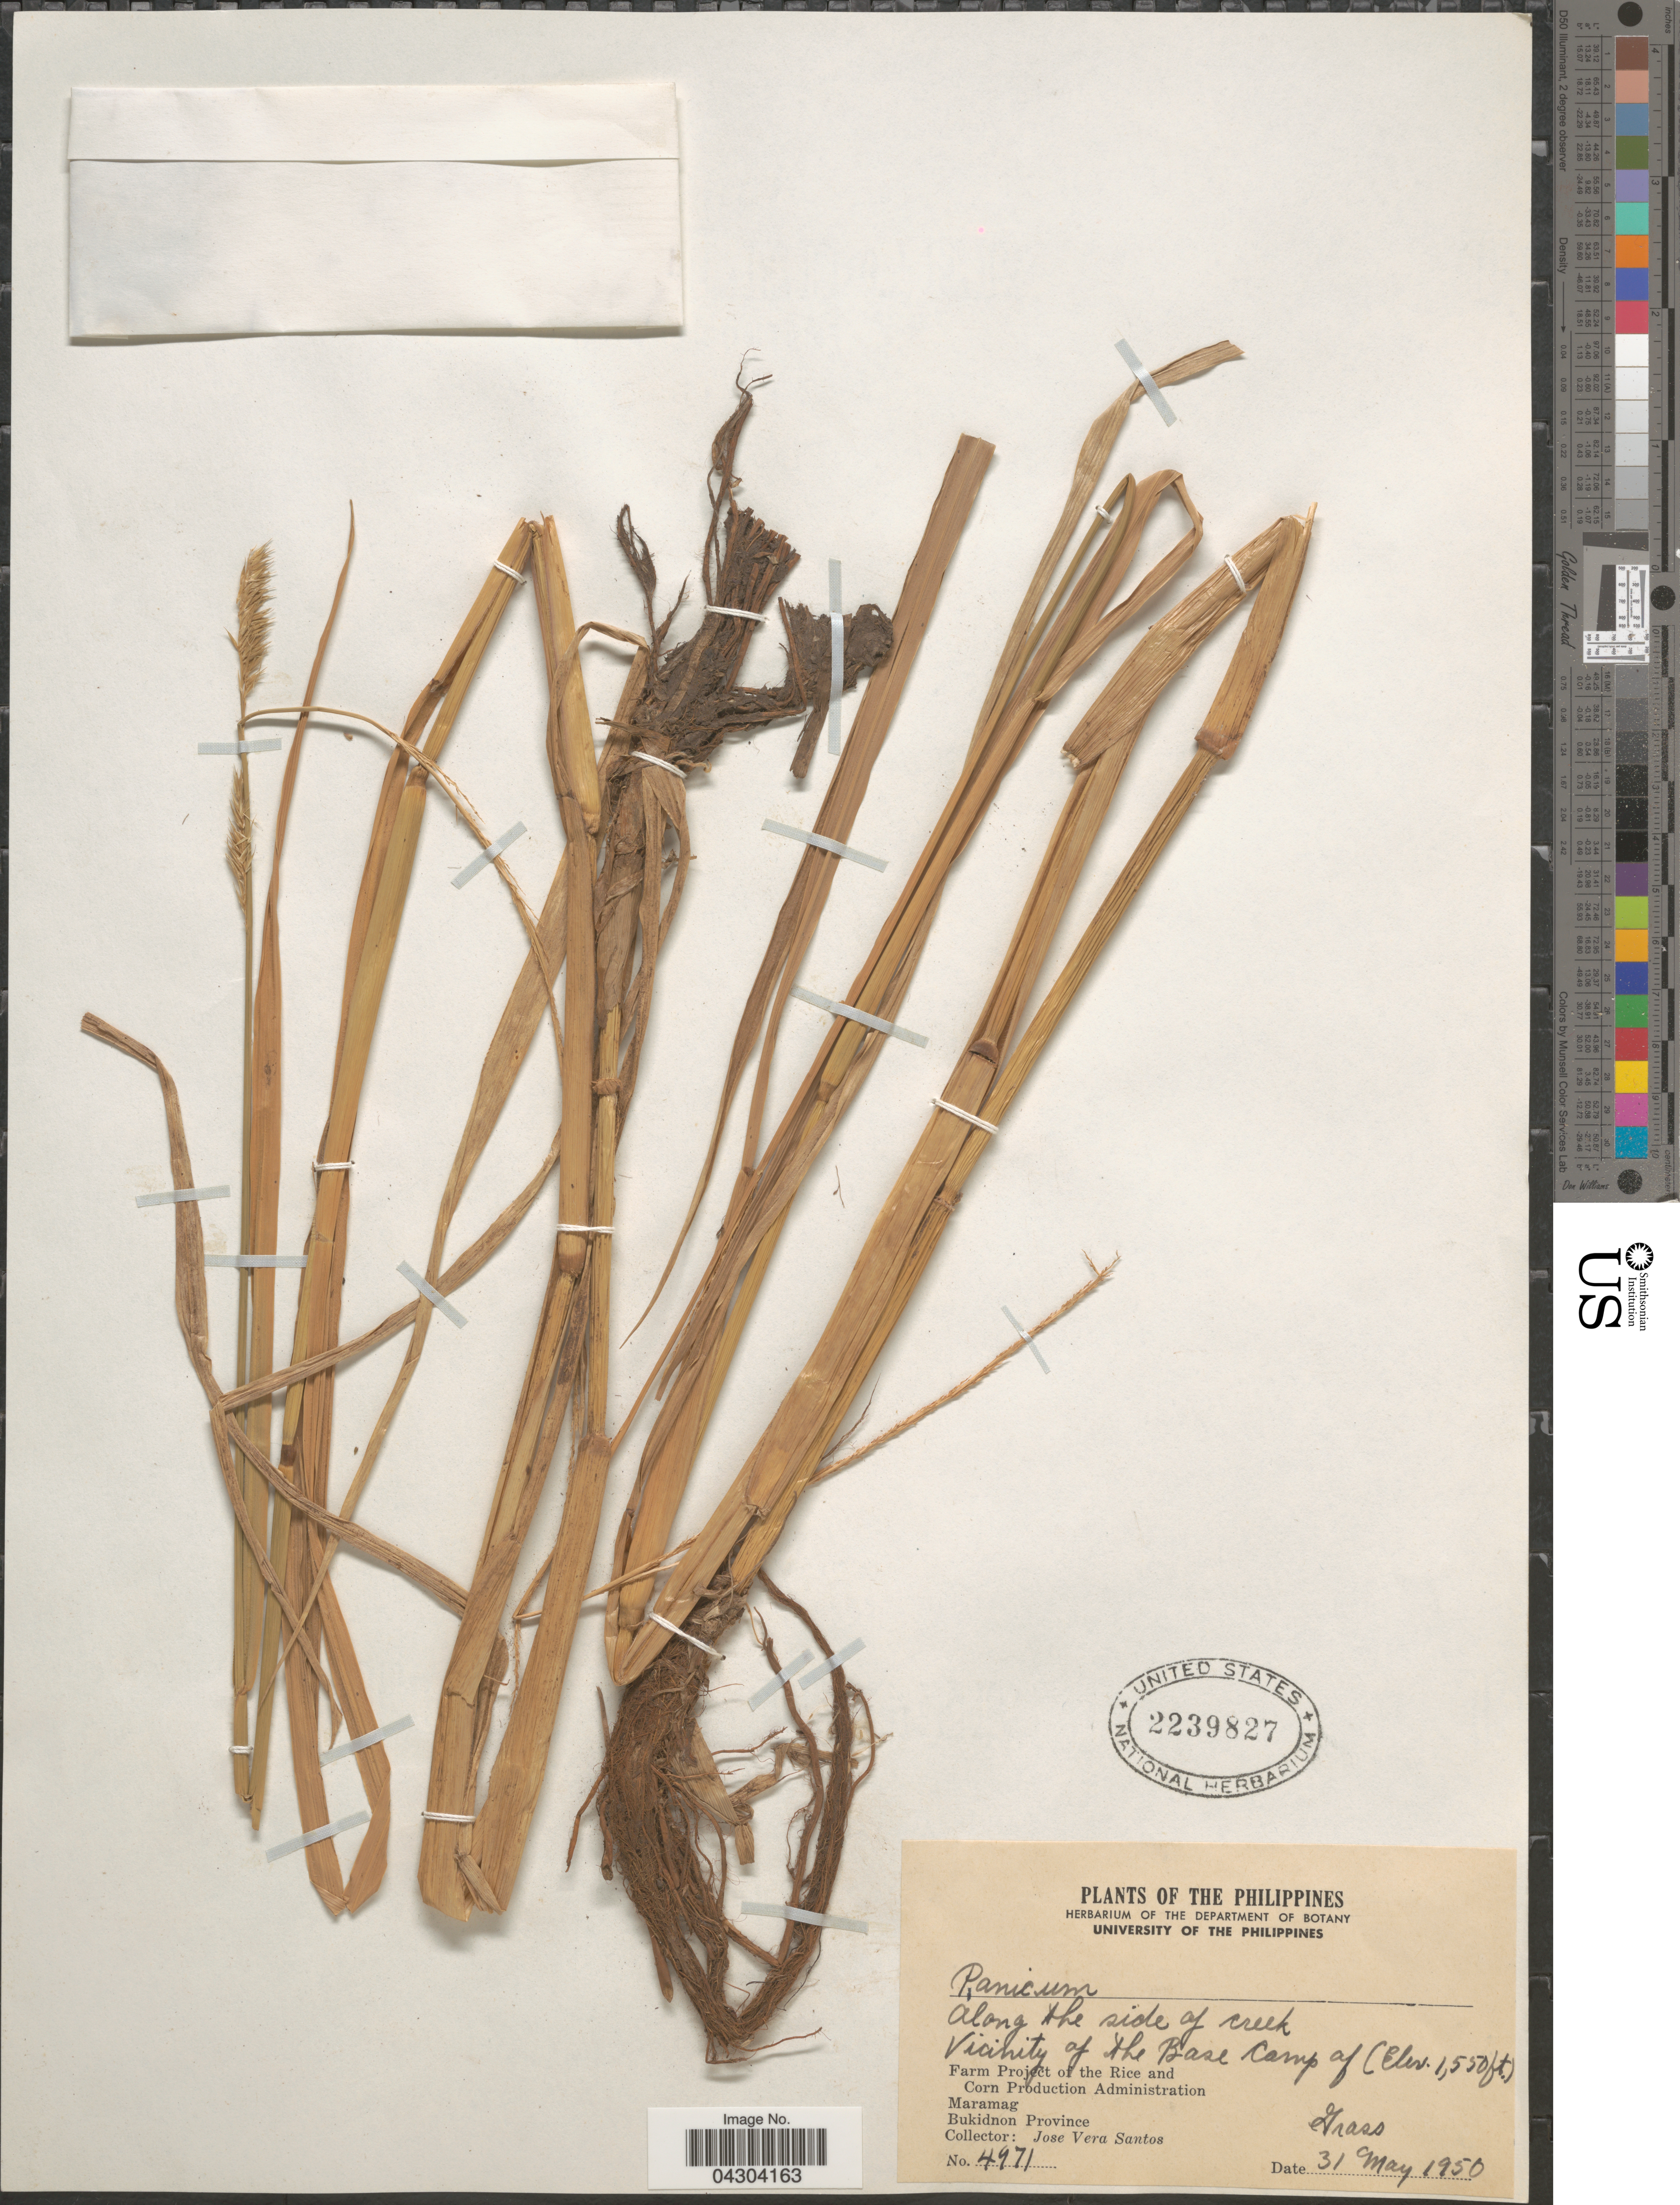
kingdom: Plantae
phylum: Tracheophyta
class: Liliopsida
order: Poales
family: Poaceae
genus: Panicum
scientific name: Panicum sp.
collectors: J. V. Santos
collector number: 4971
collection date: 1950-05-31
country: Philippines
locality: Along the side of the creek. Vicinity of the Base Camp af. Farm Project of the Rice and Corn Production Administration. Maramang. Bukidnon Province.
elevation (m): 472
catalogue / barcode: US 2239827